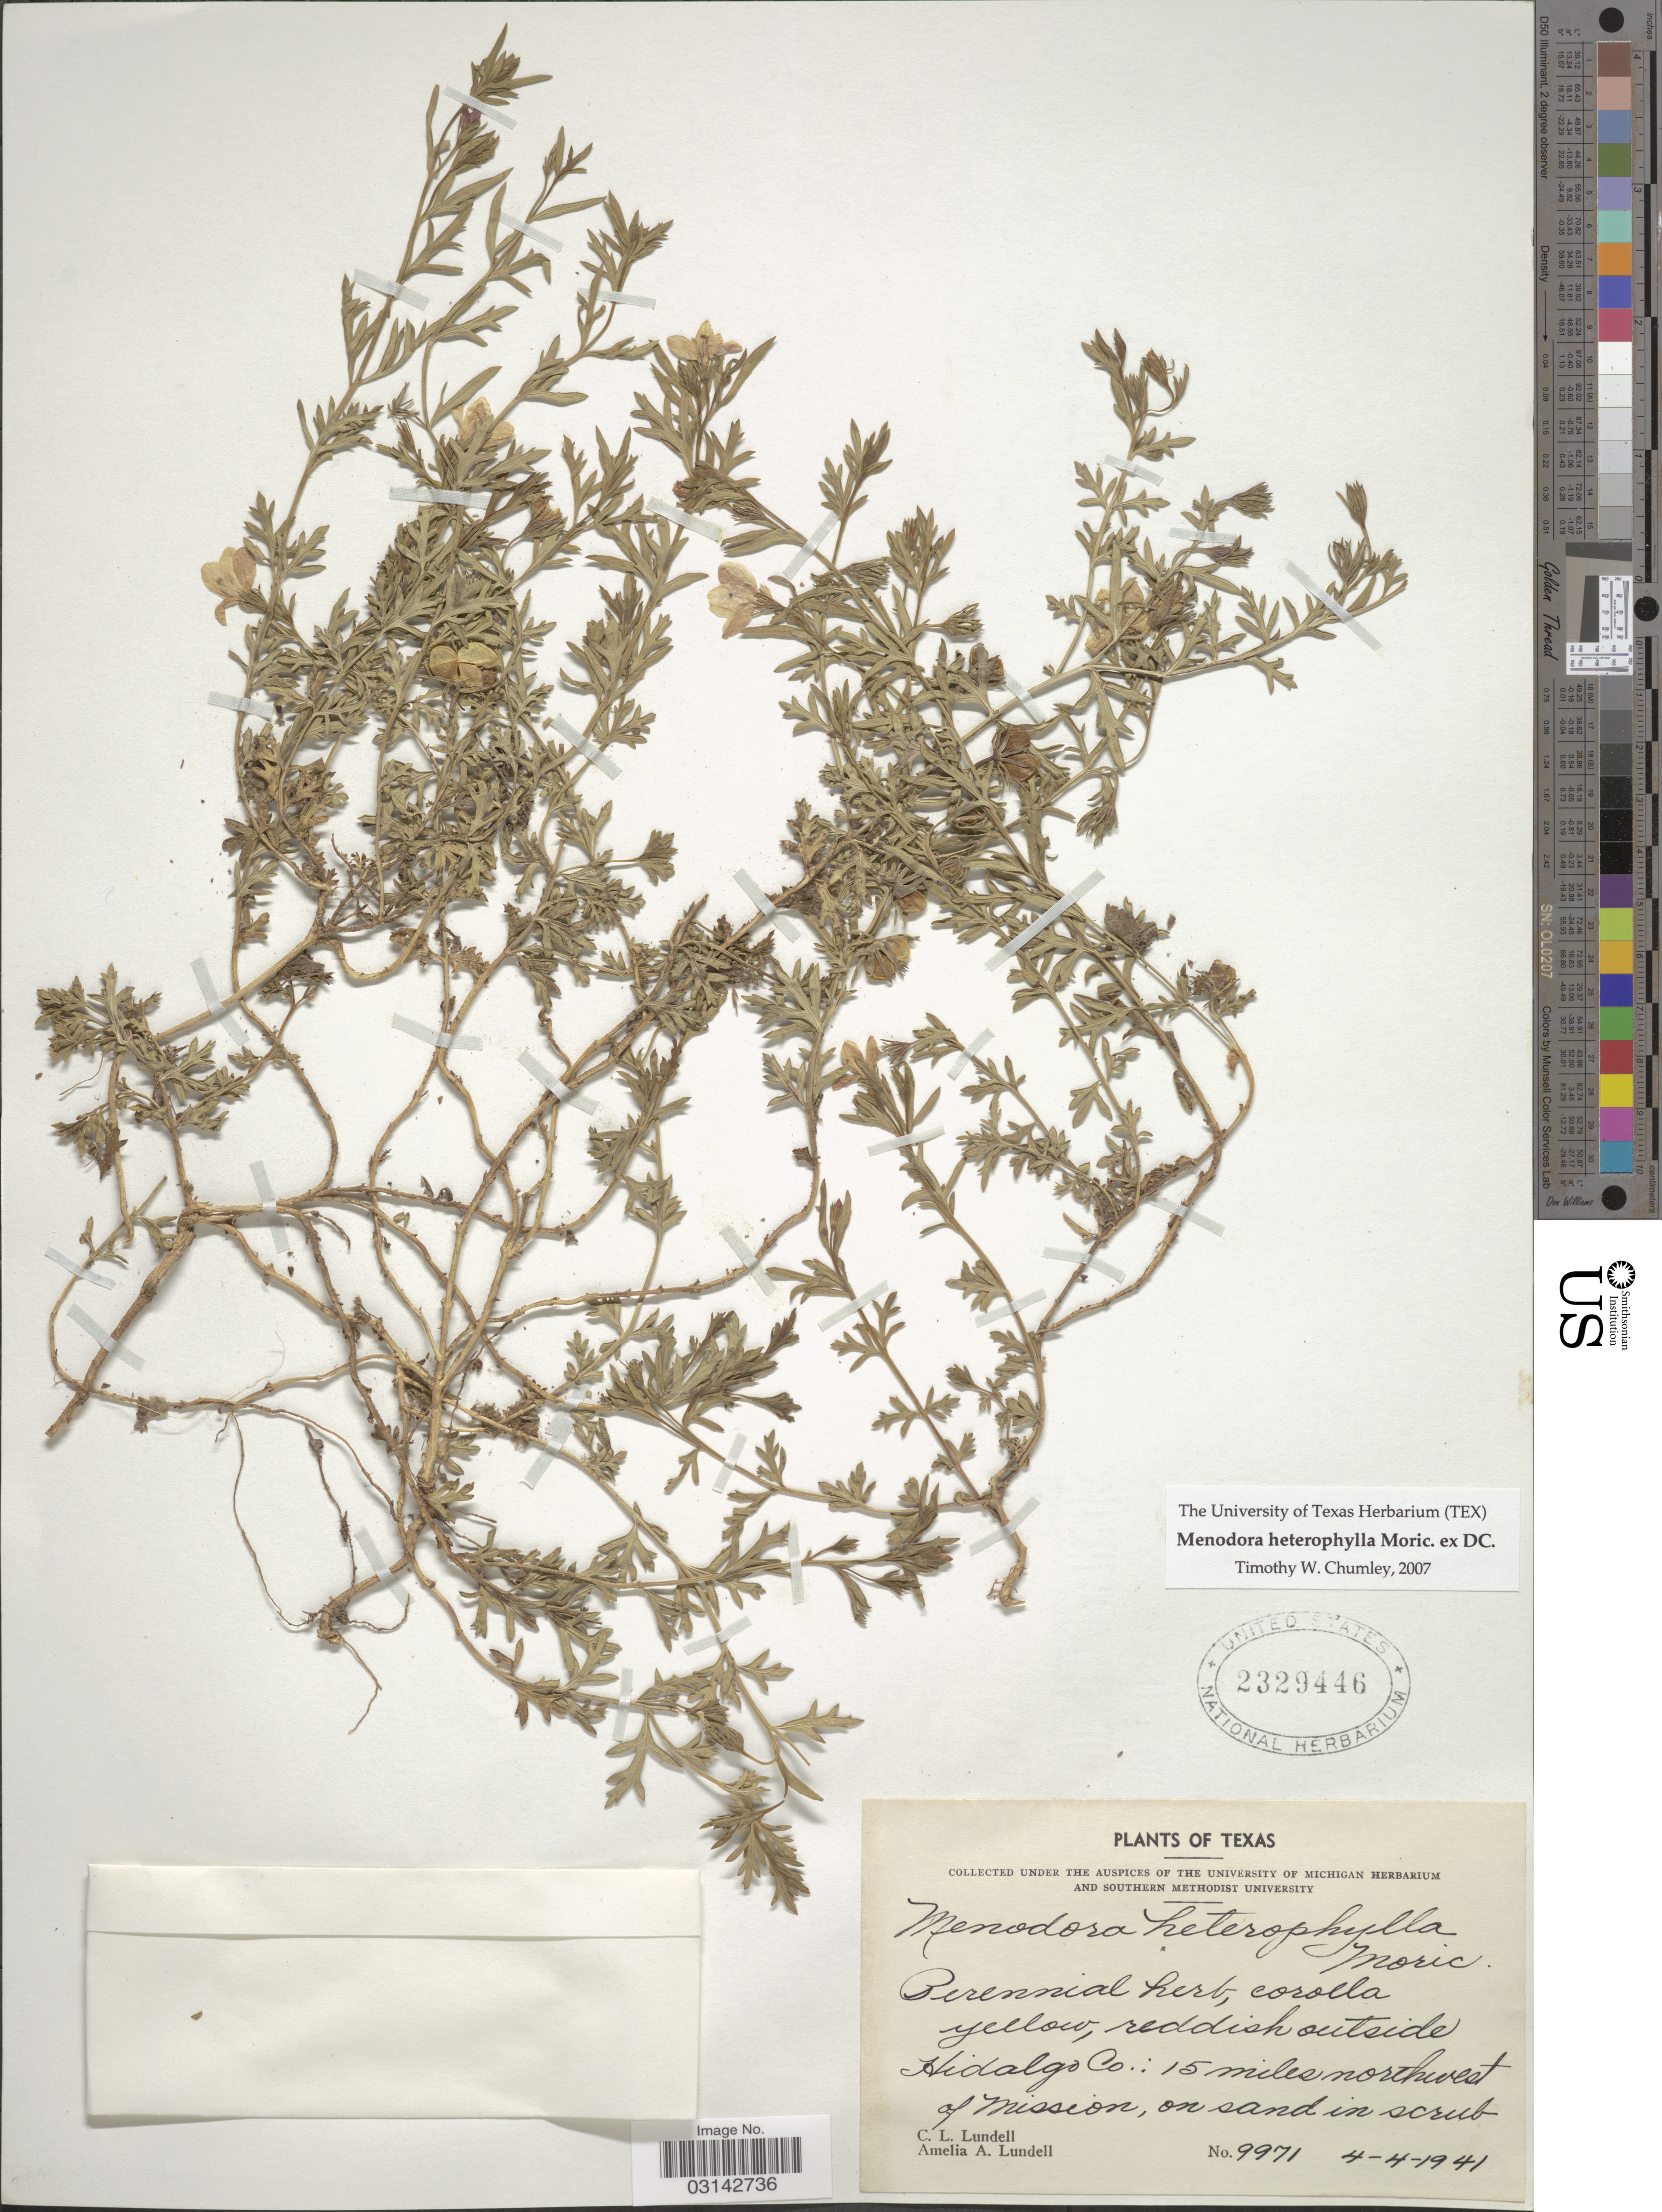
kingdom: Plantae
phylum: Tracheophyta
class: Magnoliopsida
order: Lamiales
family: Oleaceae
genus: Menodora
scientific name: Menodora heterophylla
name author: Moric. ex A. DC.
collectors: C. L. Lundell & A. A. Lundell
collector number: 9971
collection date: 1941-04-04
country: United States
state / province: Texas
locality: Hidalgo Co.: 15 miles northwest of Mission.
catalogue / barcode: US 2329446